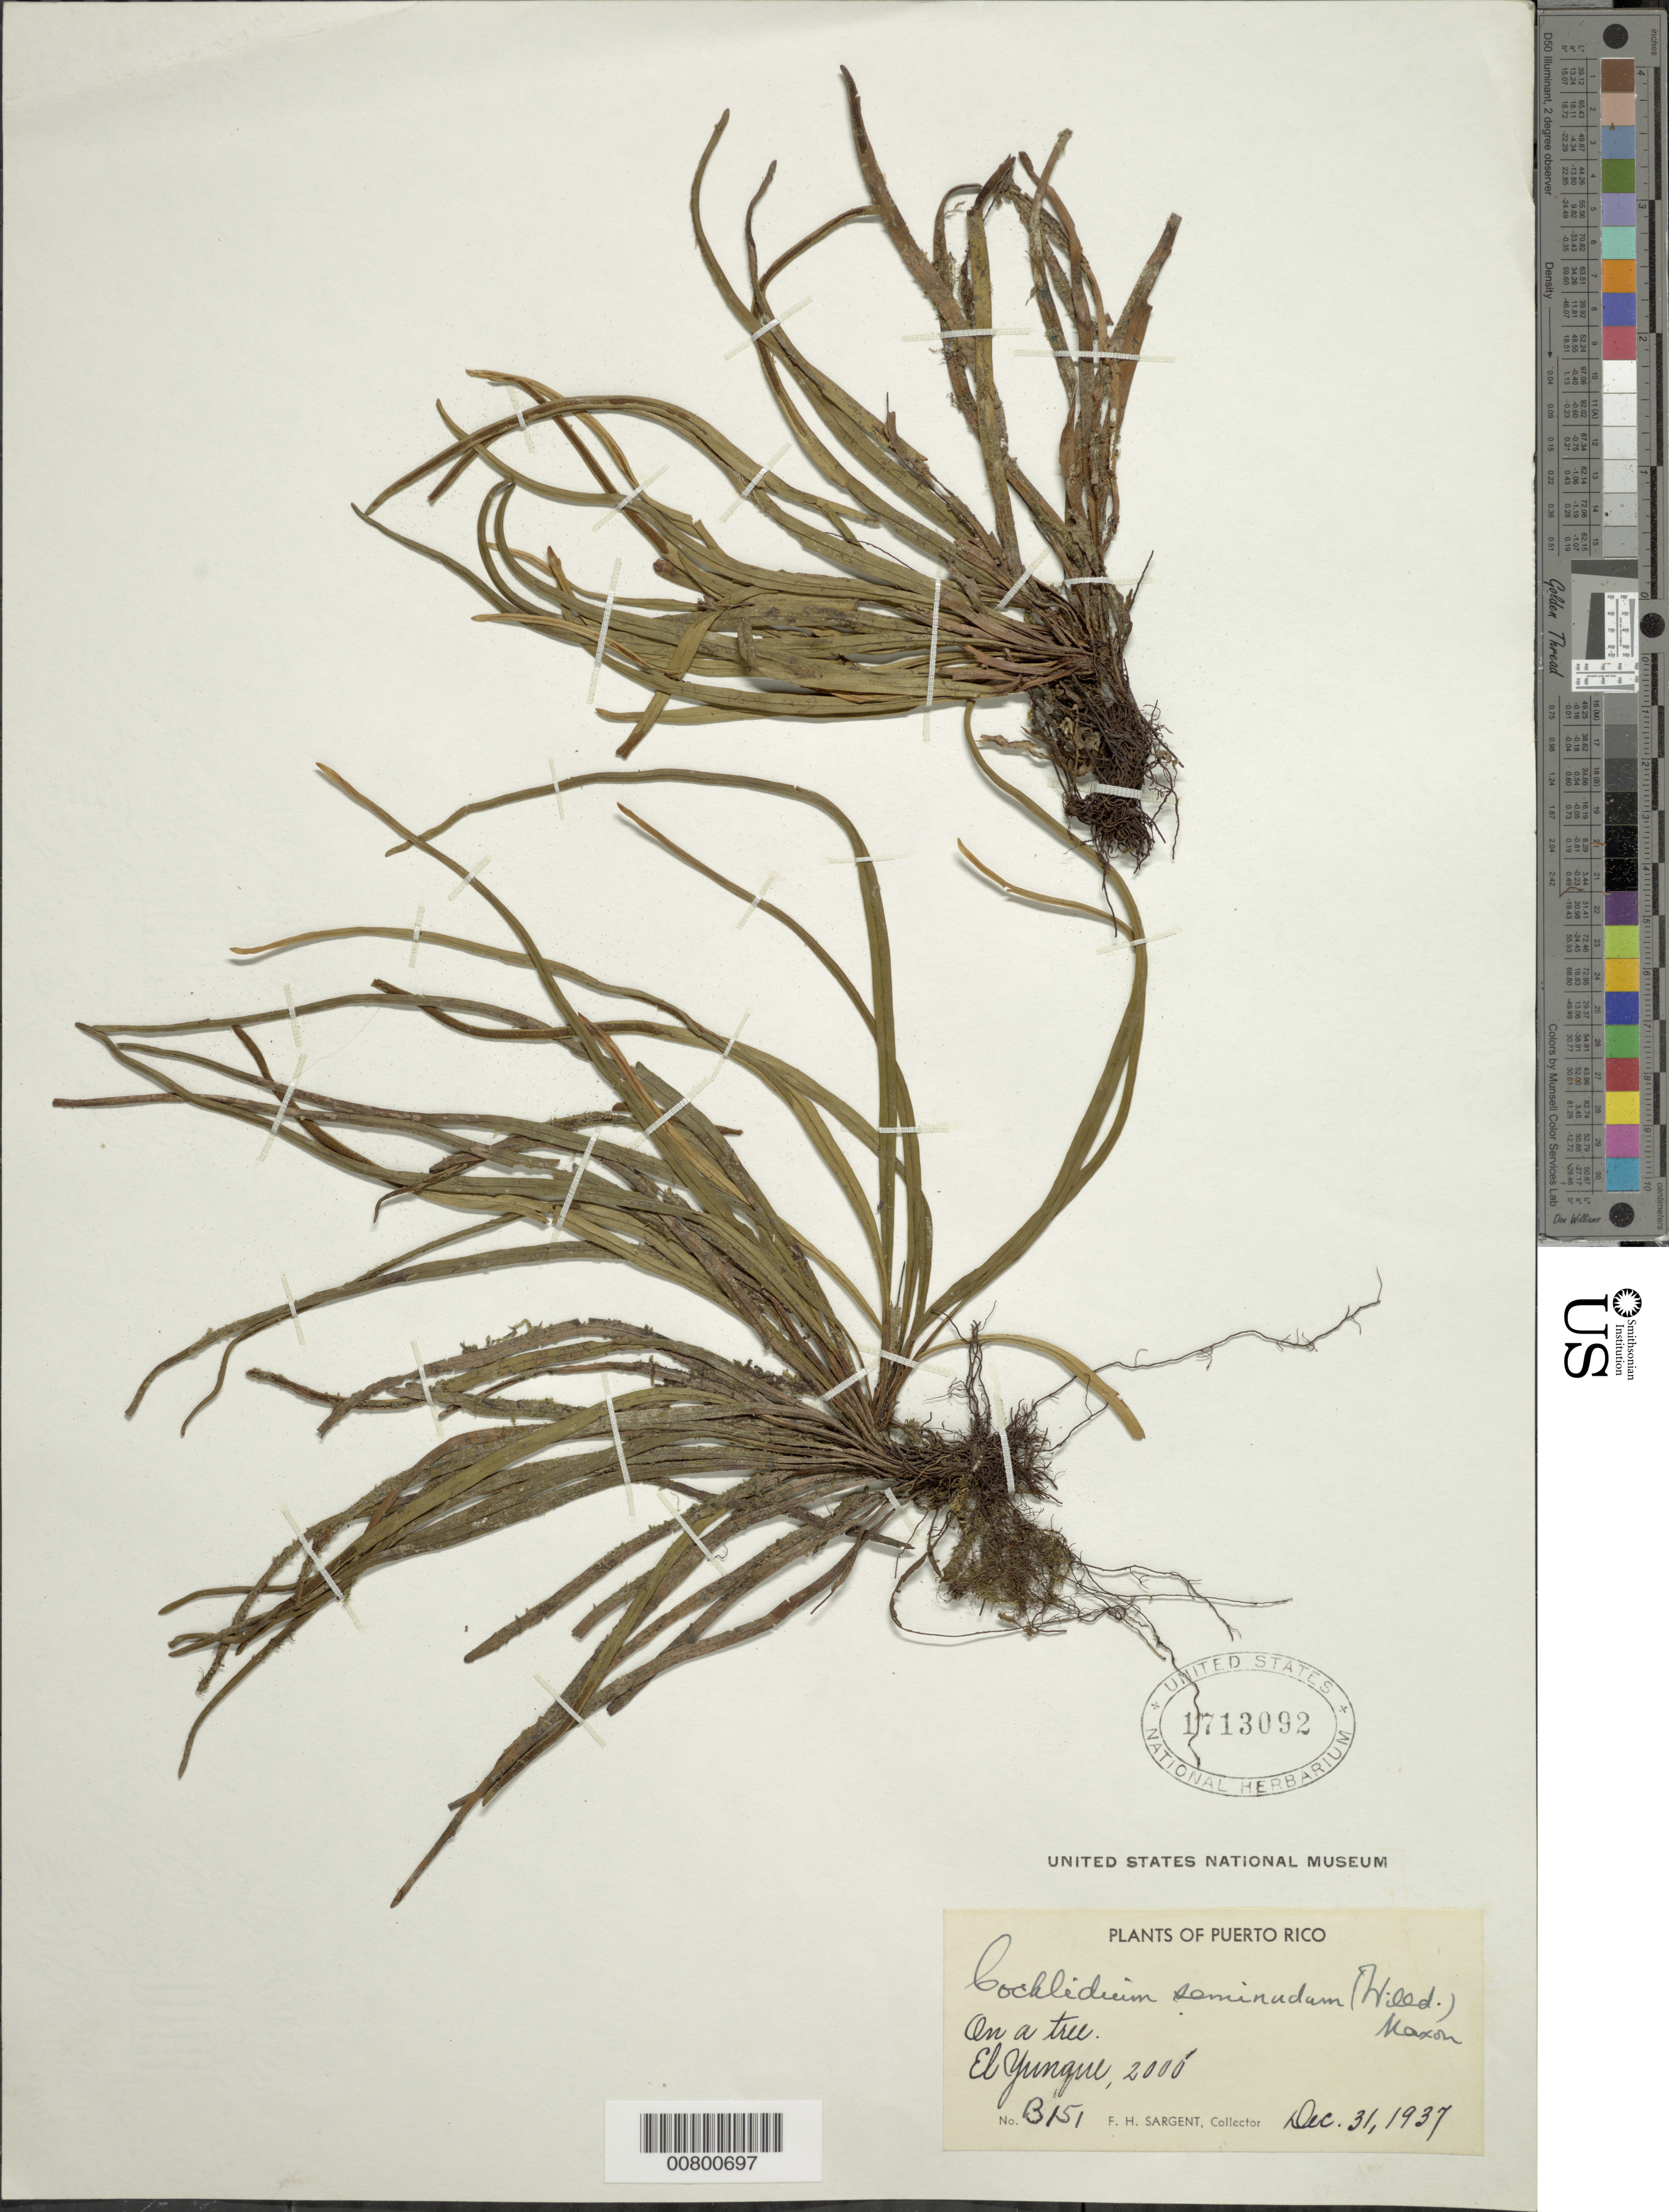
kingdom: Plantae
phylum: Tracheophyta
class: Polypodiopsida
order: Polypodiales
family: Polypodiaceae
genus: Cochlidium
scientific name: Cochlidium seminudum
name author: (Willd.) Maxon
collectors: F. H. Sargent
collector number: B151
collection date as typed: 31 Dec 1937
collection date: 1937-12-31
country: Puerto Rico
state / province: Río Grande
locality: El Yunque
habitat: On a tree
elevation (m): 610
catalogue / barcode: US 1713092